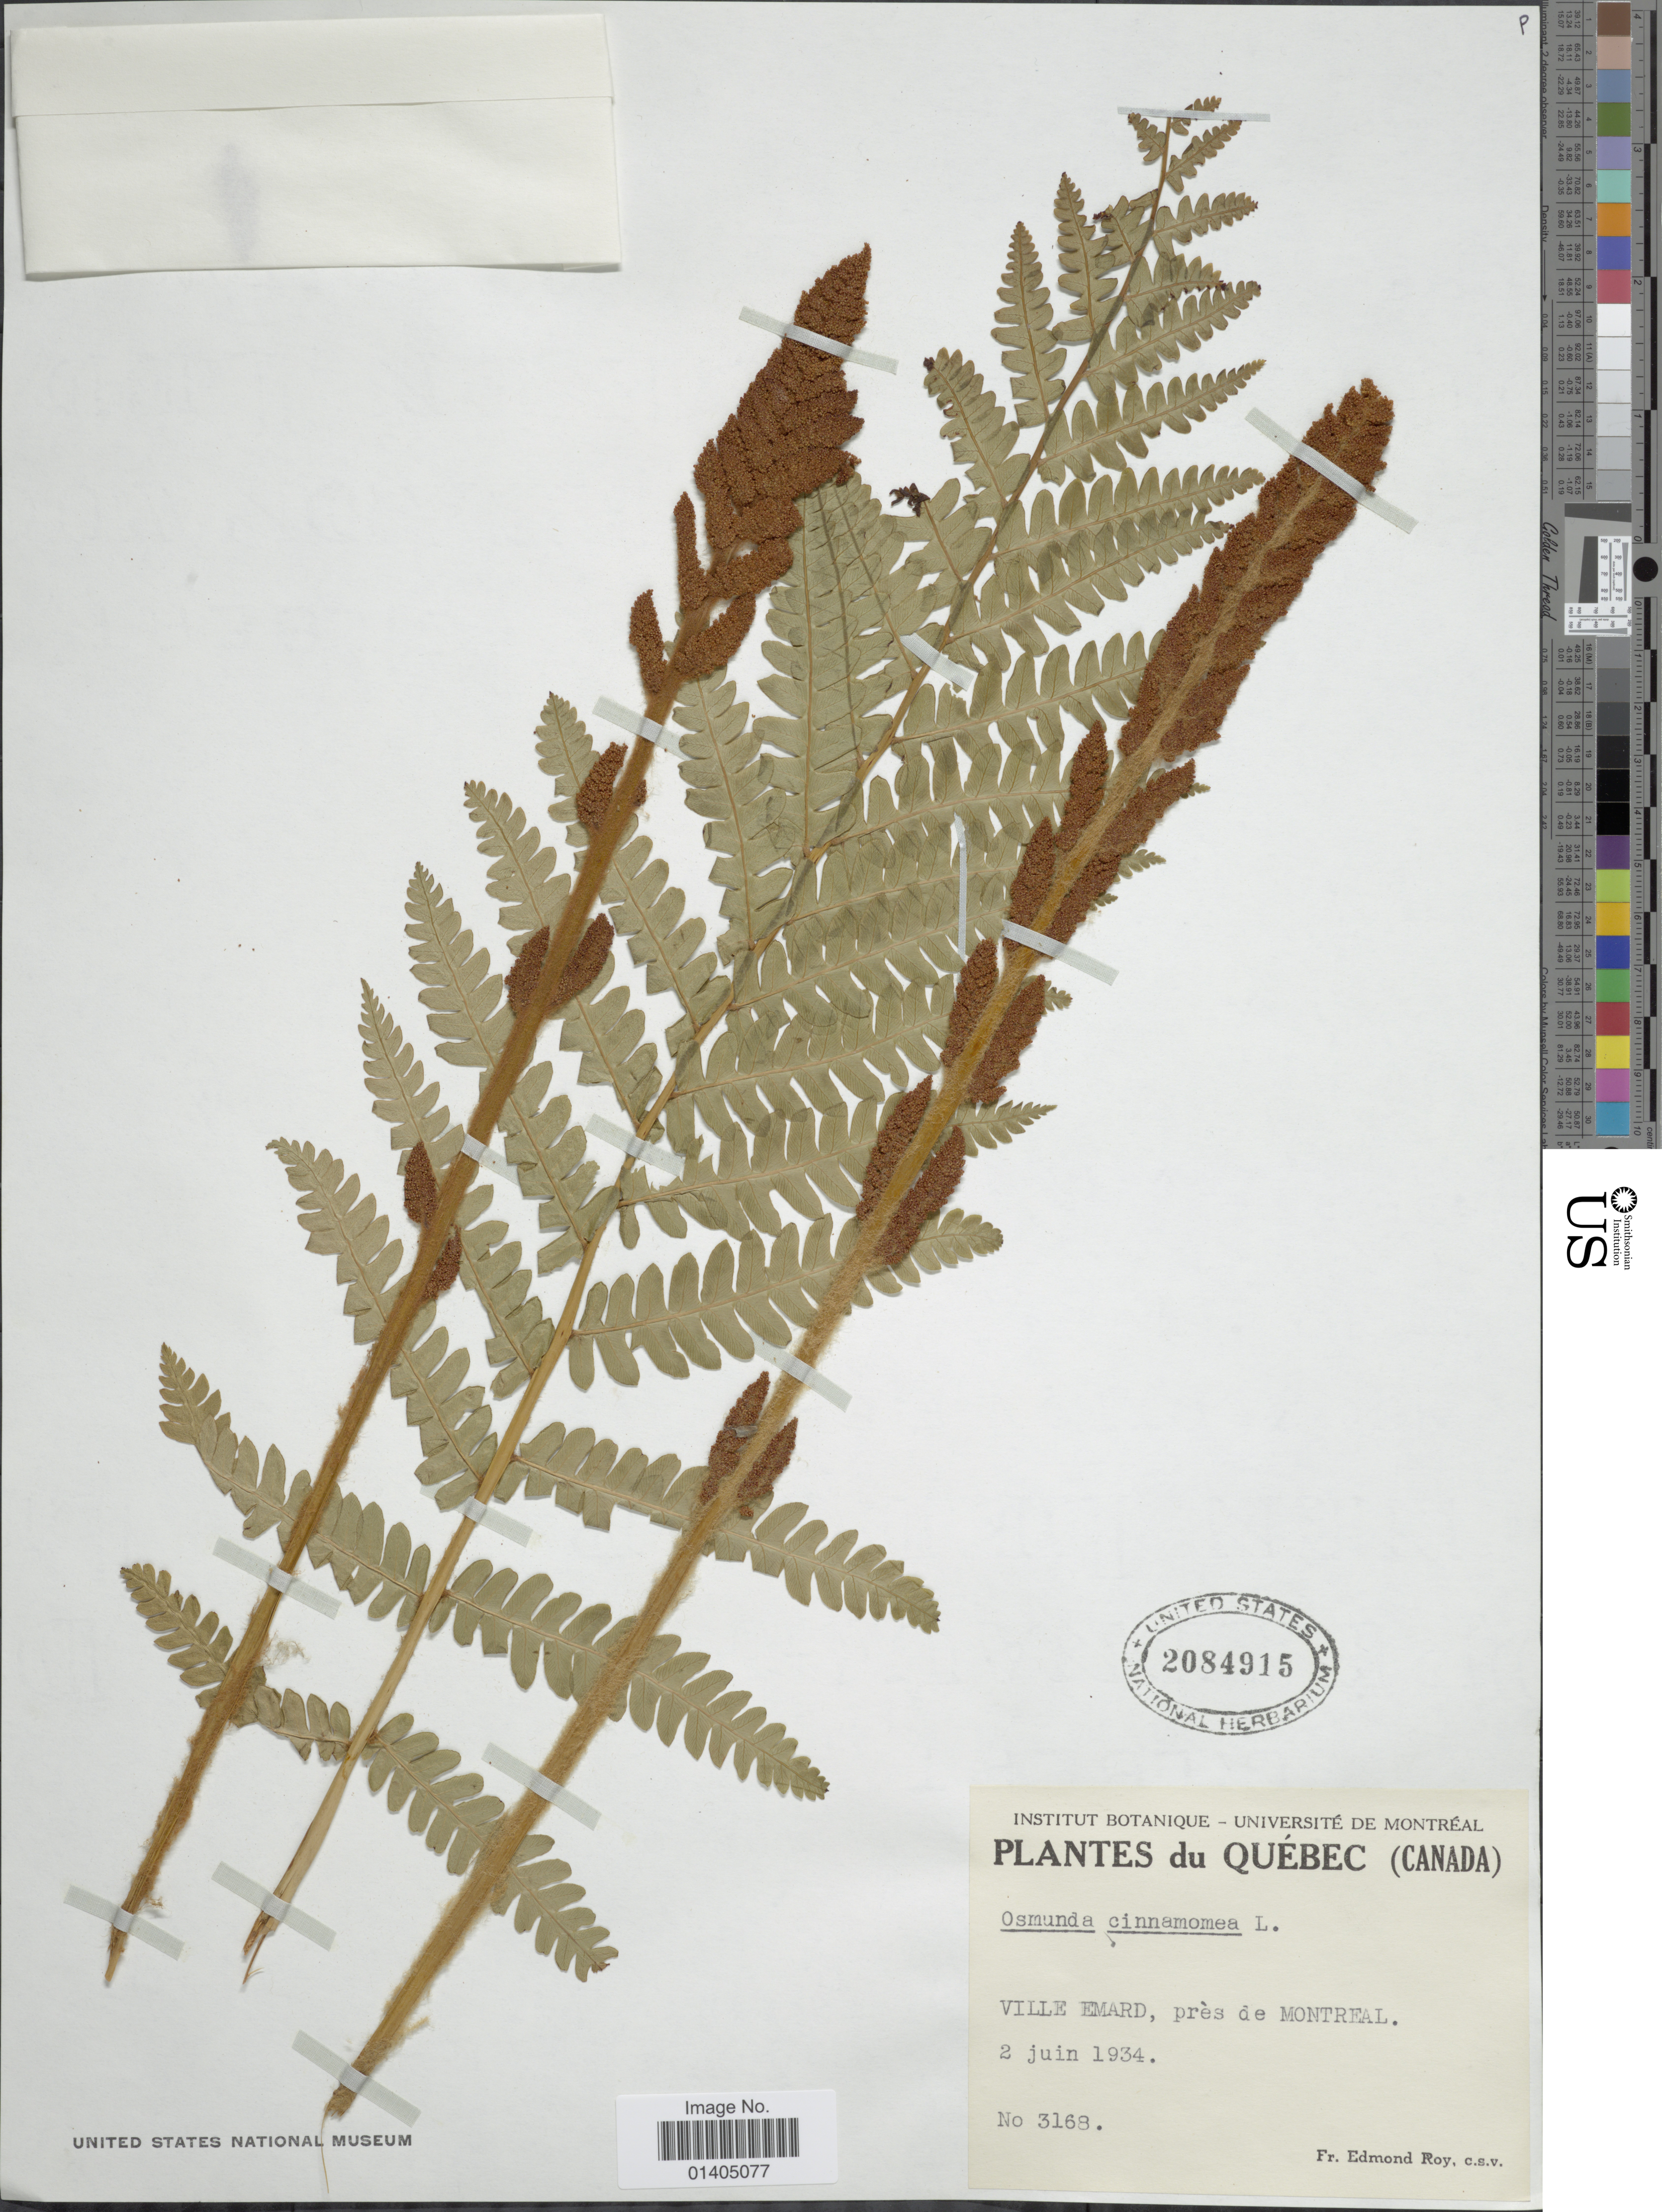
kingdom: Plantae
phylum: Tracheophyta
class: Polypodiopsida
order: Osmundales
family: Osmundaceae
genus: Osmundastrum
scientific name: Osmundastrum cinnamomeum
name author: (L.) C. Presl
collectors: E. Roy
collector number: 3168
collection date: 1934-06-02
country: Canada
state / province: Quebec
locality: Ville Emard, près de Montreal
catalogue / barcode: US 2084915